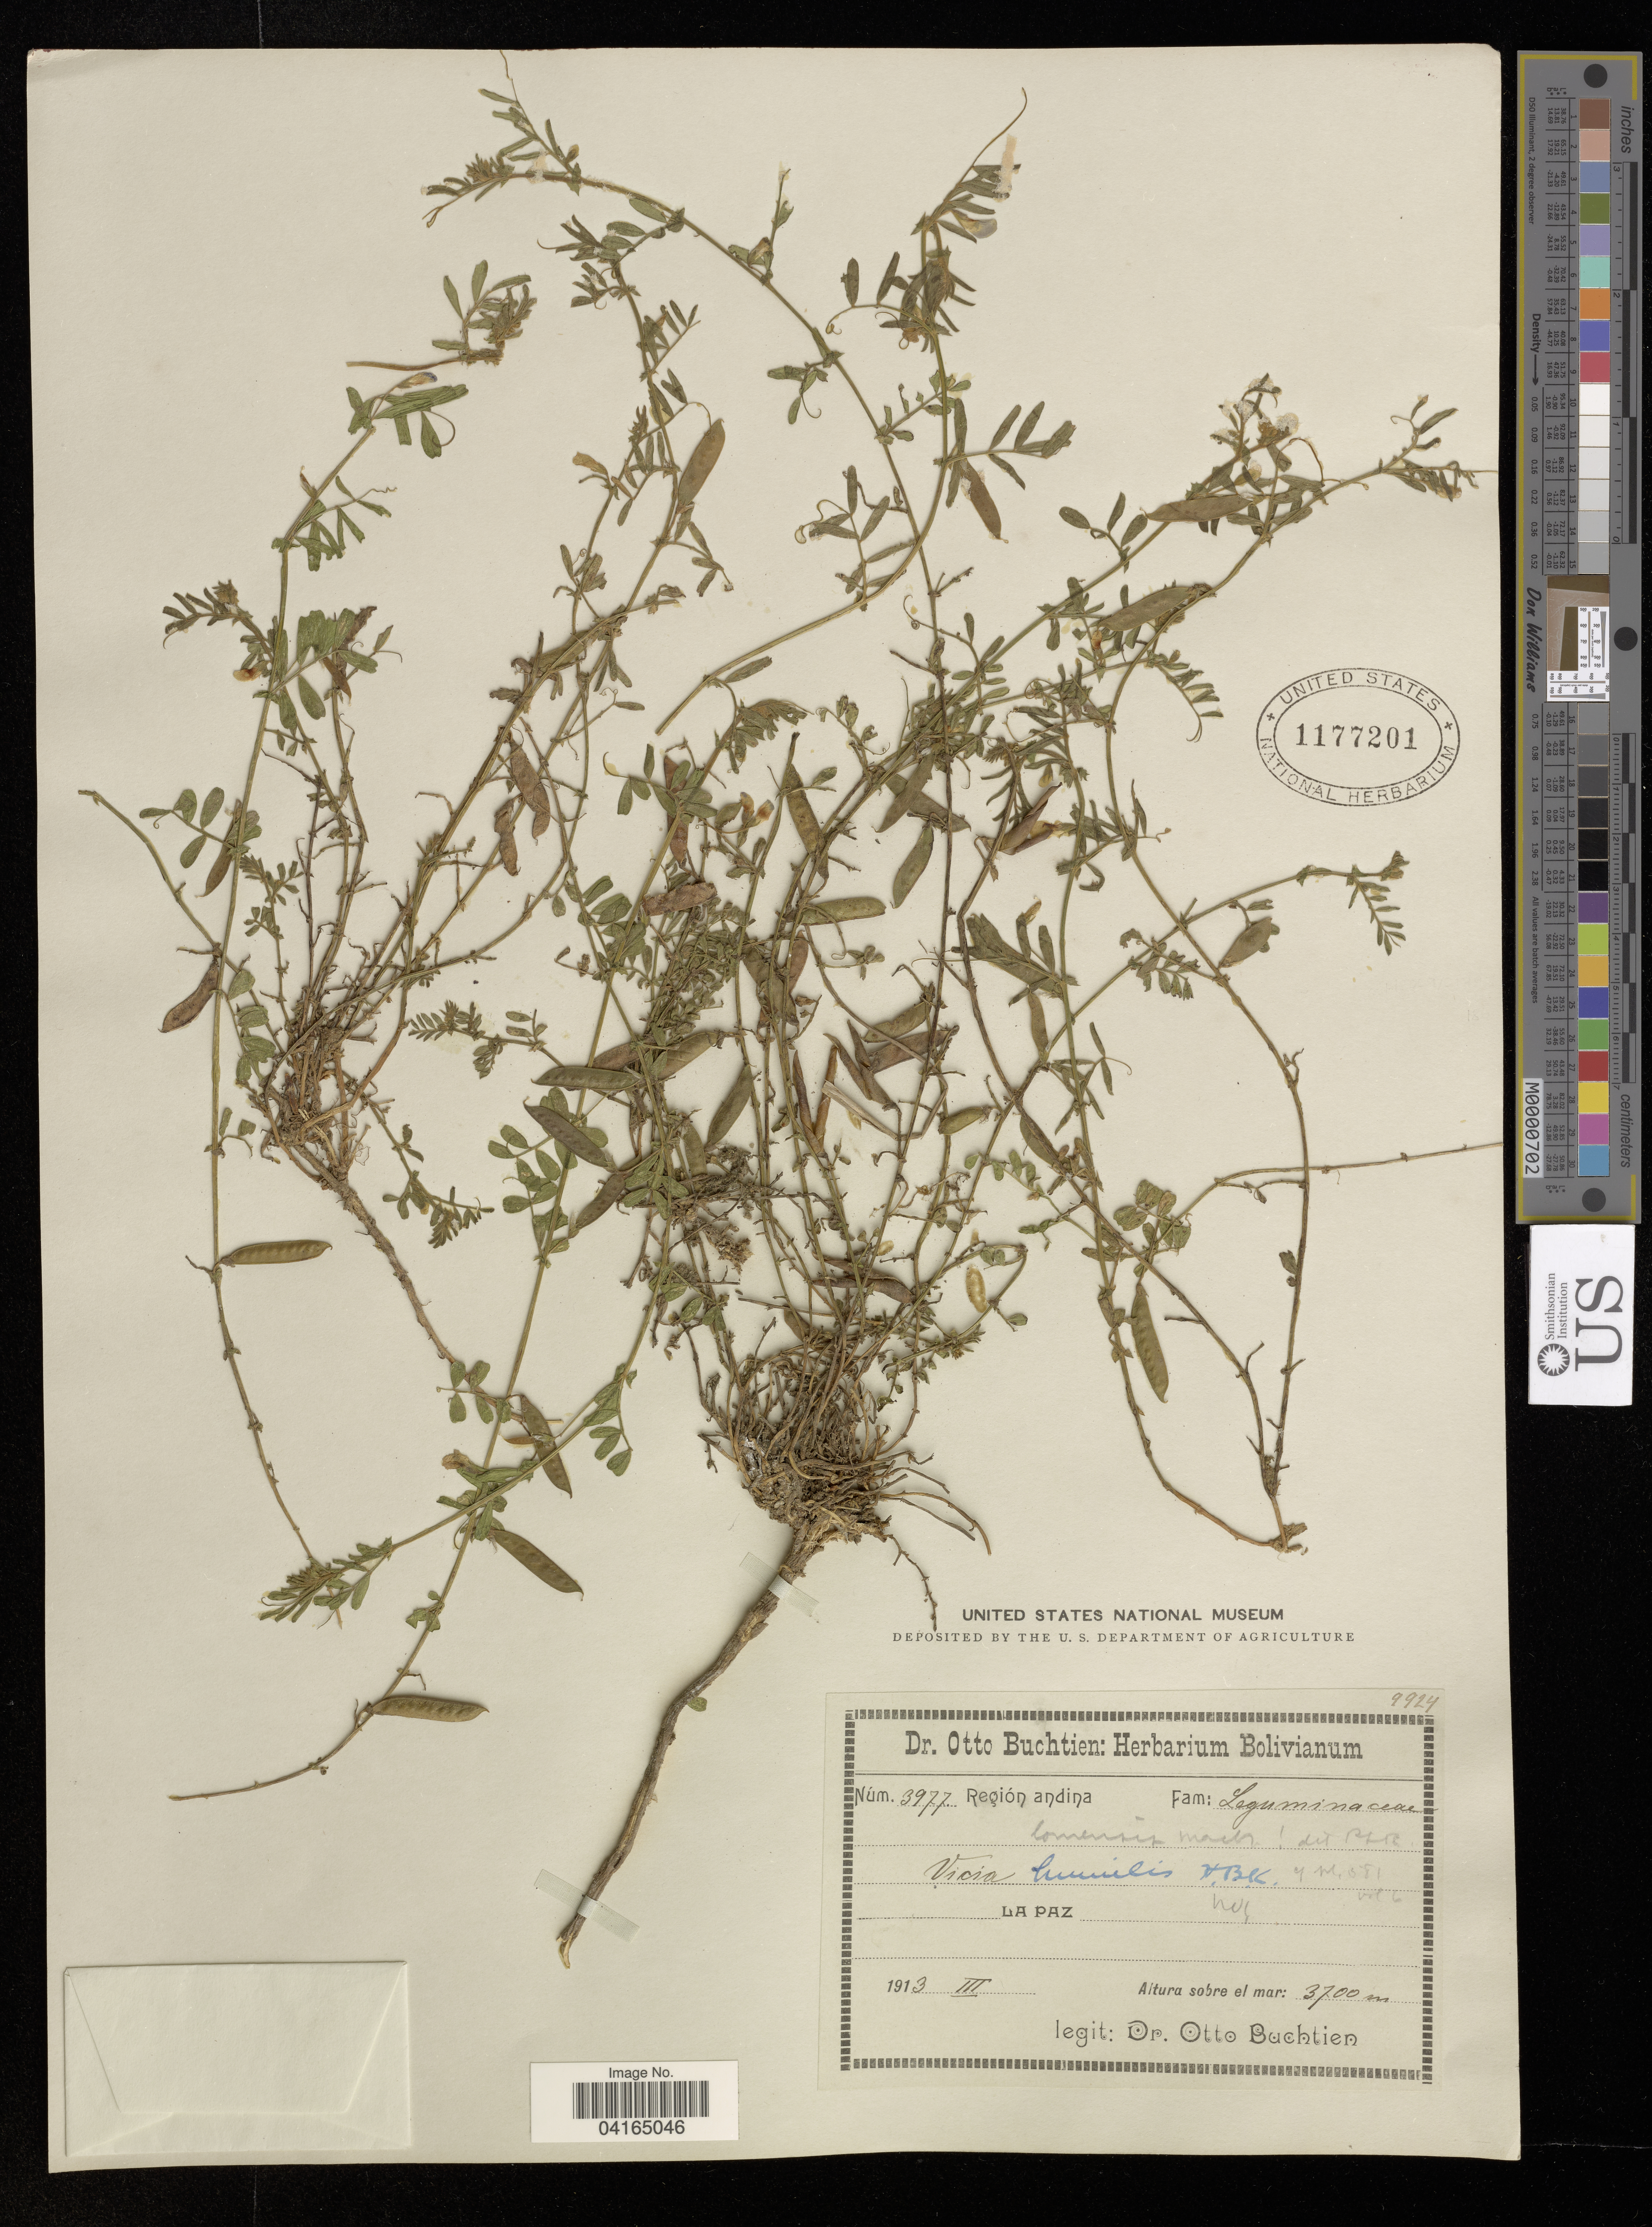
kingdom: Plantae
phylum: Tracheophyta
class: Magnoliopsida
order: Fabales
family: Fabaceae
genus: Vicia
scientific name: Vicia humilis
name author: Kunth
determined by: Hechenleitner, Paulina, RBG Edinburgh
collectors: O. Buchtien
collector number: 3977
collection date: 1913-03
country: Bolivia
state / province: La Paz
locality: Región Andina.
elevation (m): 3700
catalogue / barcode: US 1177201